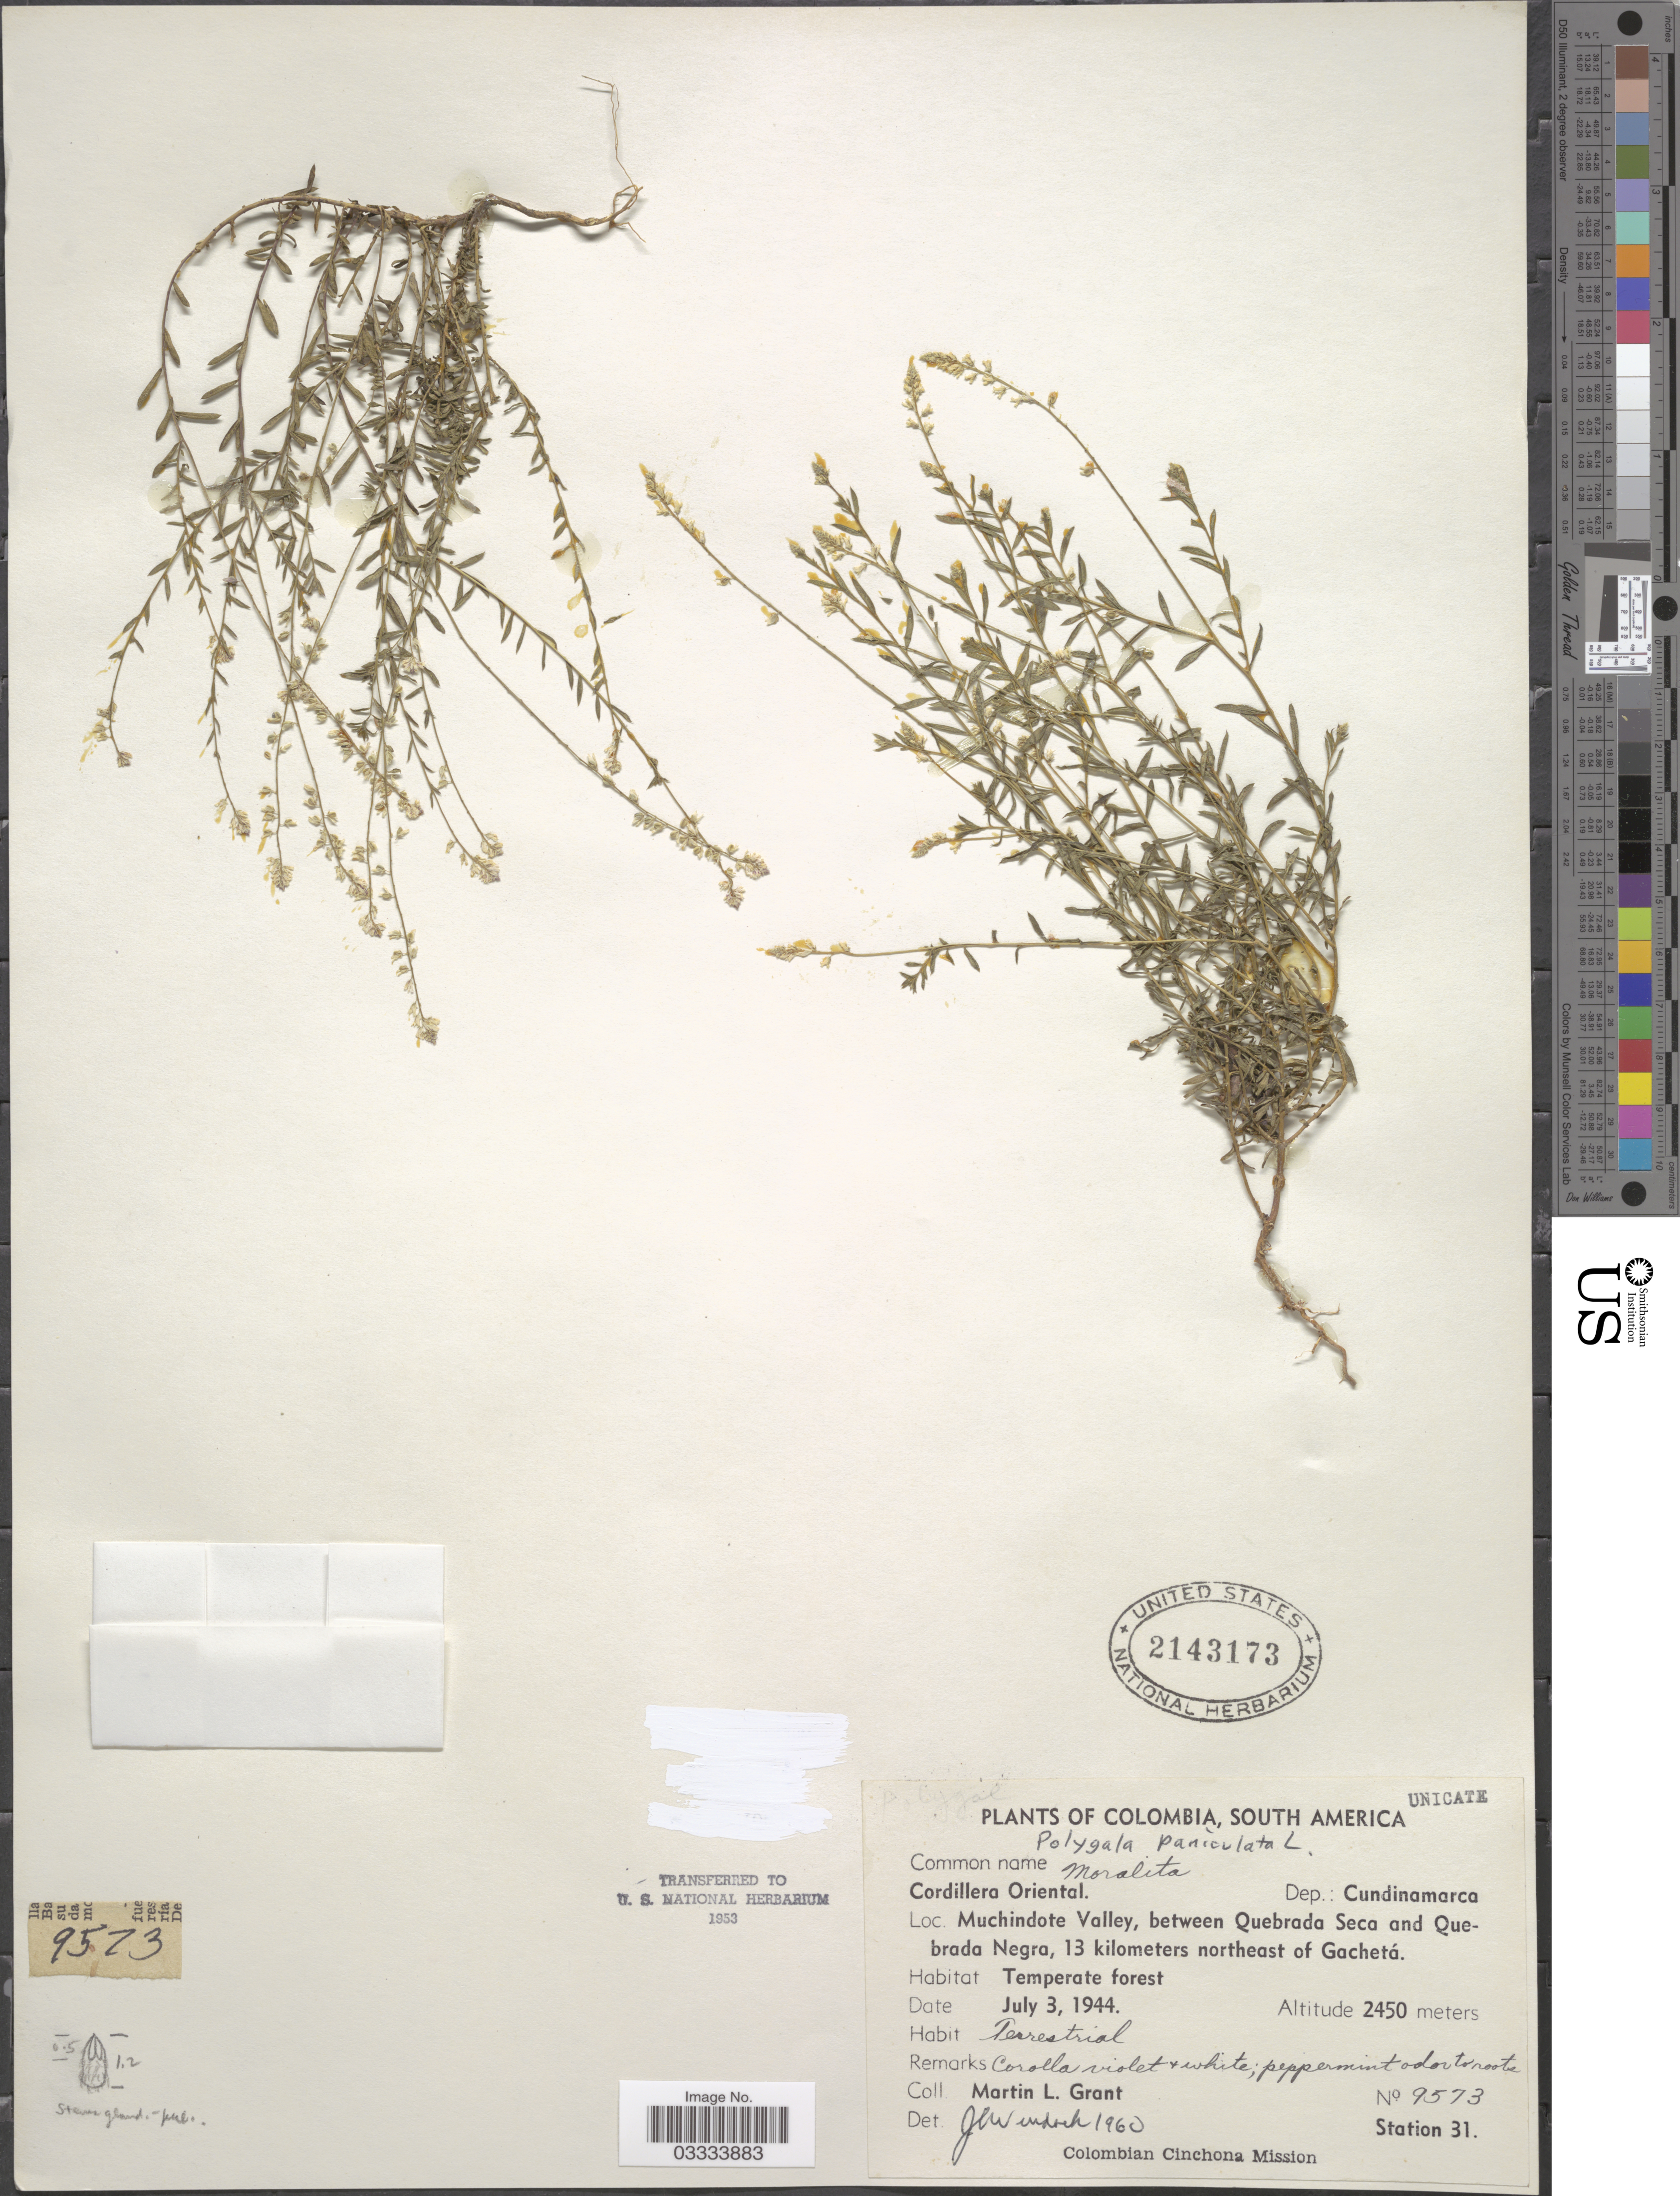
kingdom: Plantae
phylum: Tracheophyta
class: Magnoliopsida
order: Fabales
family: Polygalaceae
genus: Polygala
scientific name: Polygala paniculata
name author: L.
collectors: M. L. Grant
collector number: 9573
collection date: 1944-07-03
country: Colombia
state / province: Cundinamarca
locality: Cordillera Oriental. Dep.: Cundinamarca. Muchindote Valley, between Quebrada Seca and Quebrada Negra, 13 kilometers northeast of Gachetá.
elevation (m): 2450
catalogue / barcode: US 2143173